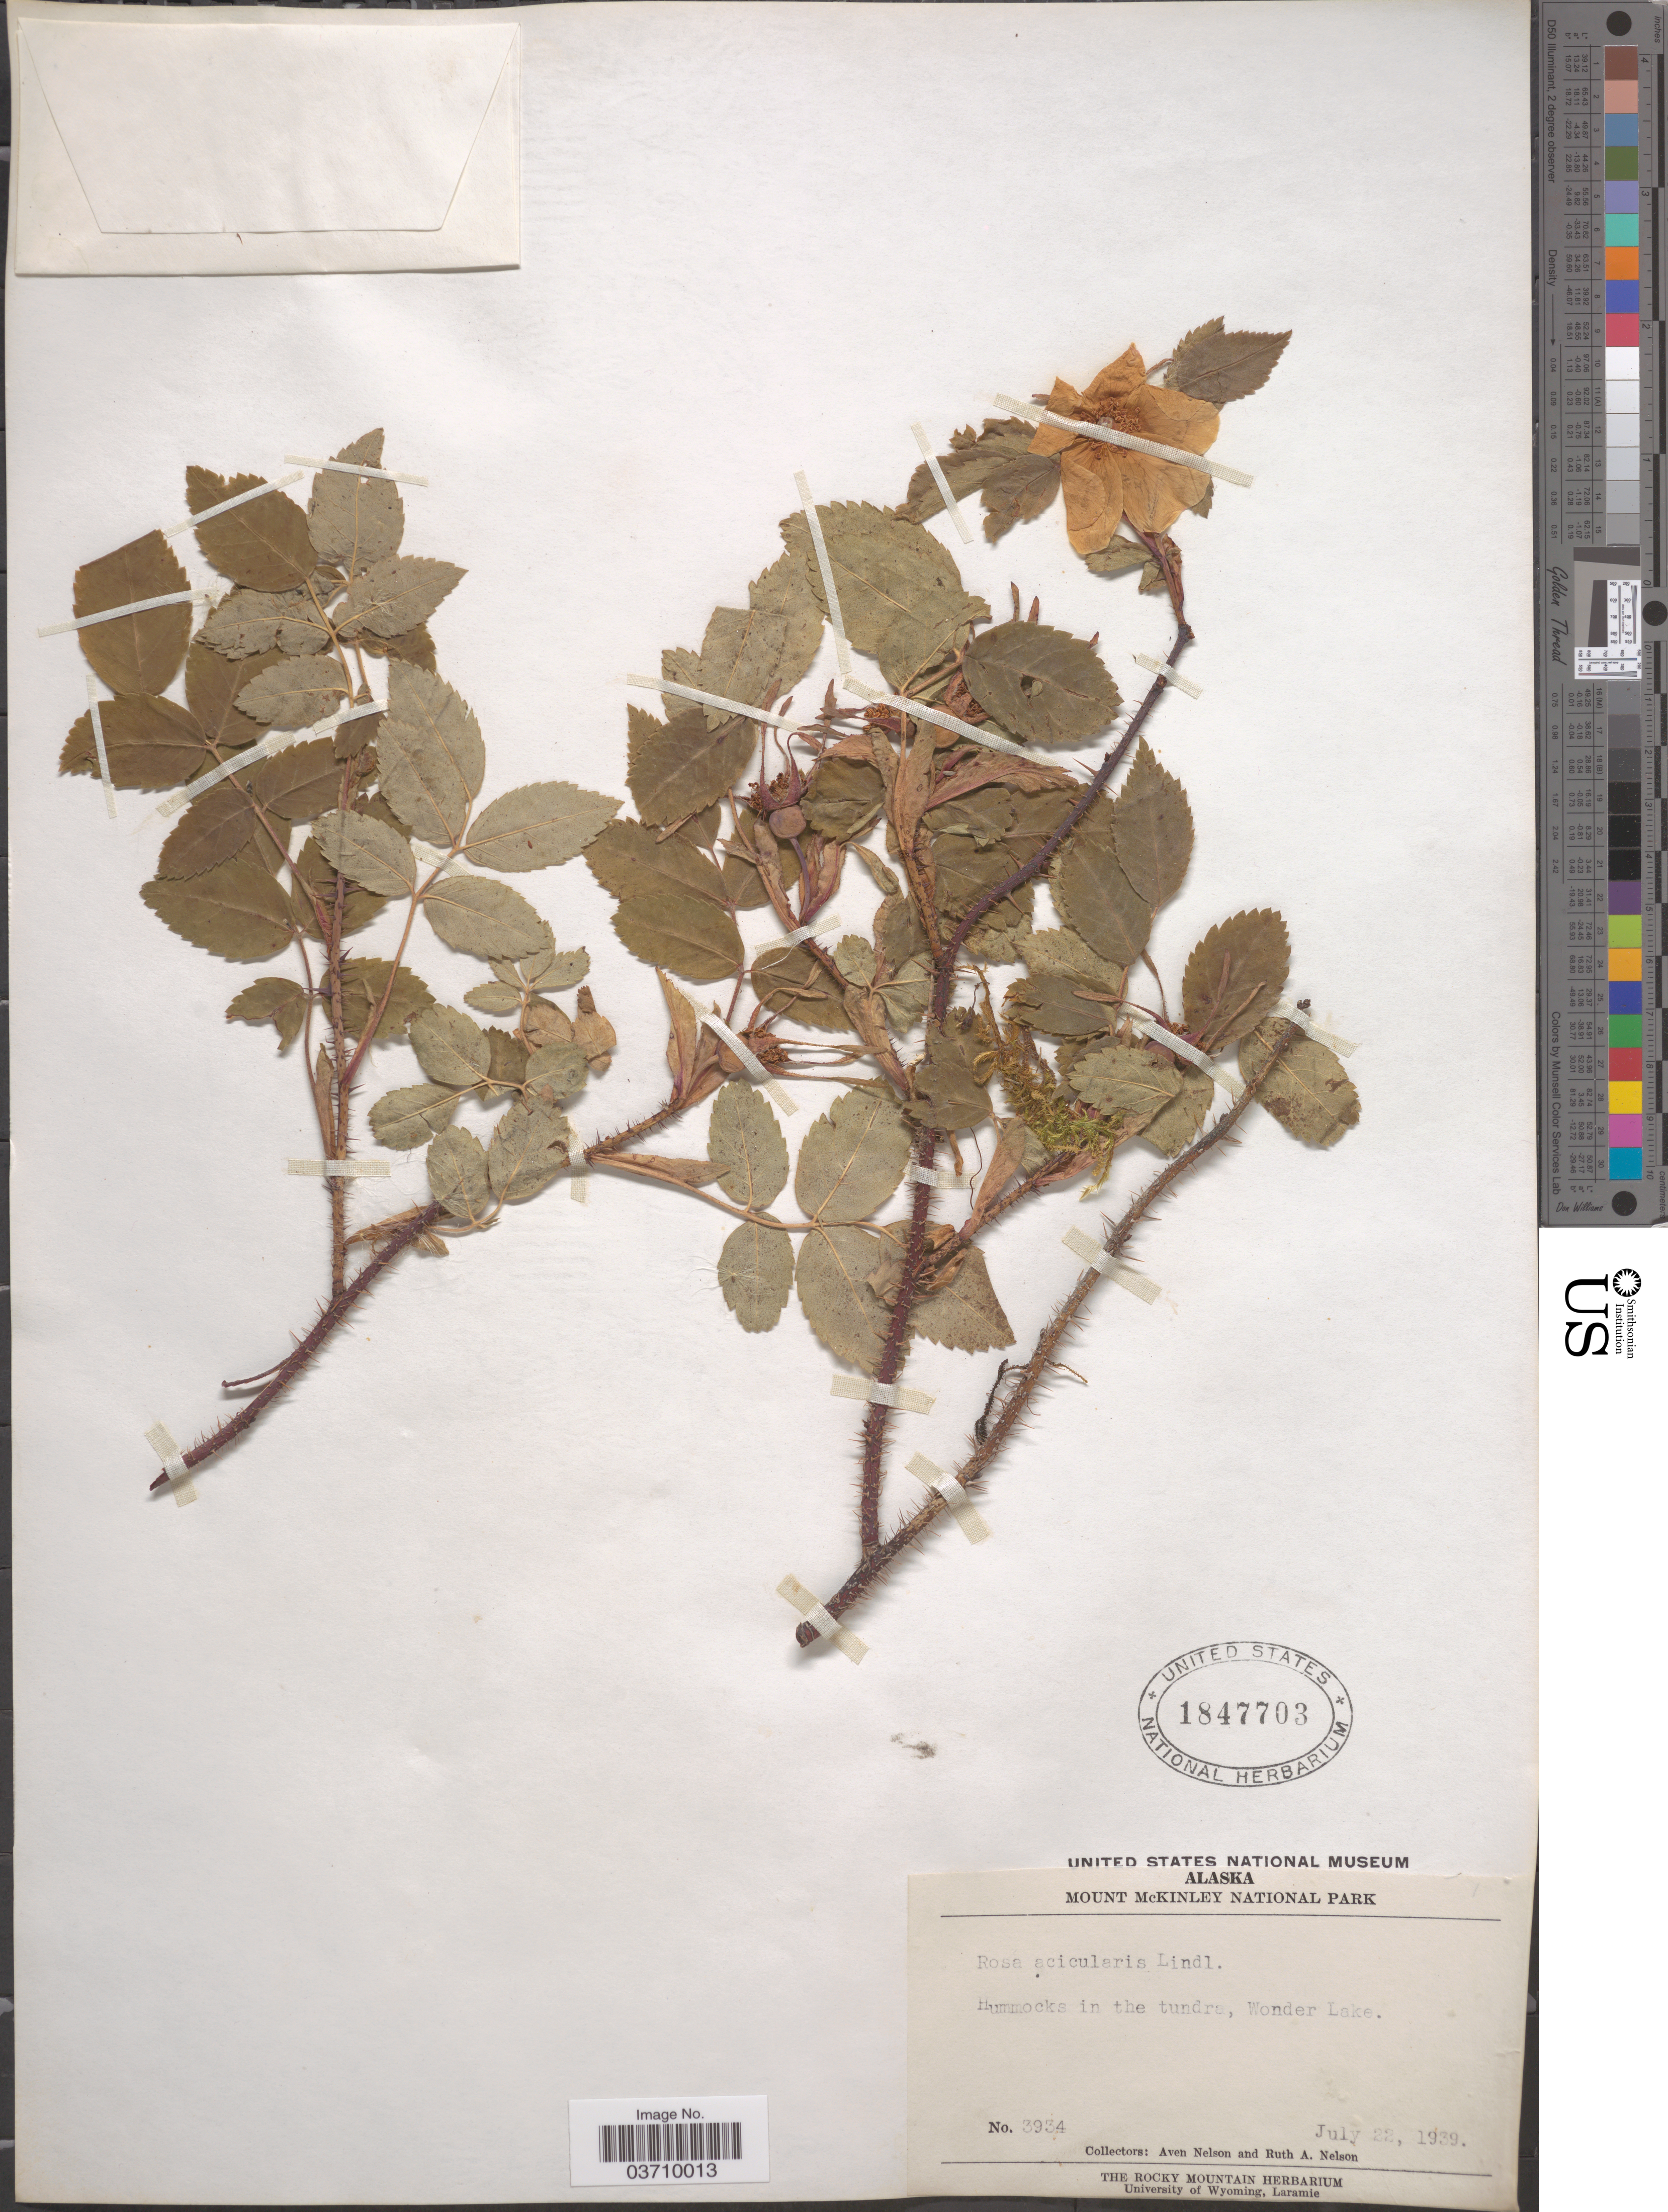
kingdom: Plantae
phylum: Tracheophyta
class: Magnoliopsida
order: Rosales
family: Rosaceae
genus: Rosa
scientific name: Rosa acicularis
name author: Lindl.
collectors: A. Nelson & R. A. Nelson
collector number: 3934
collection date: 1939-07-22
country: United States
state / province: Alaska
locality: Mount McKinley National Park. Hummocks in the tundra, Wonder Lake.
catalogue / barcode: US 1847703